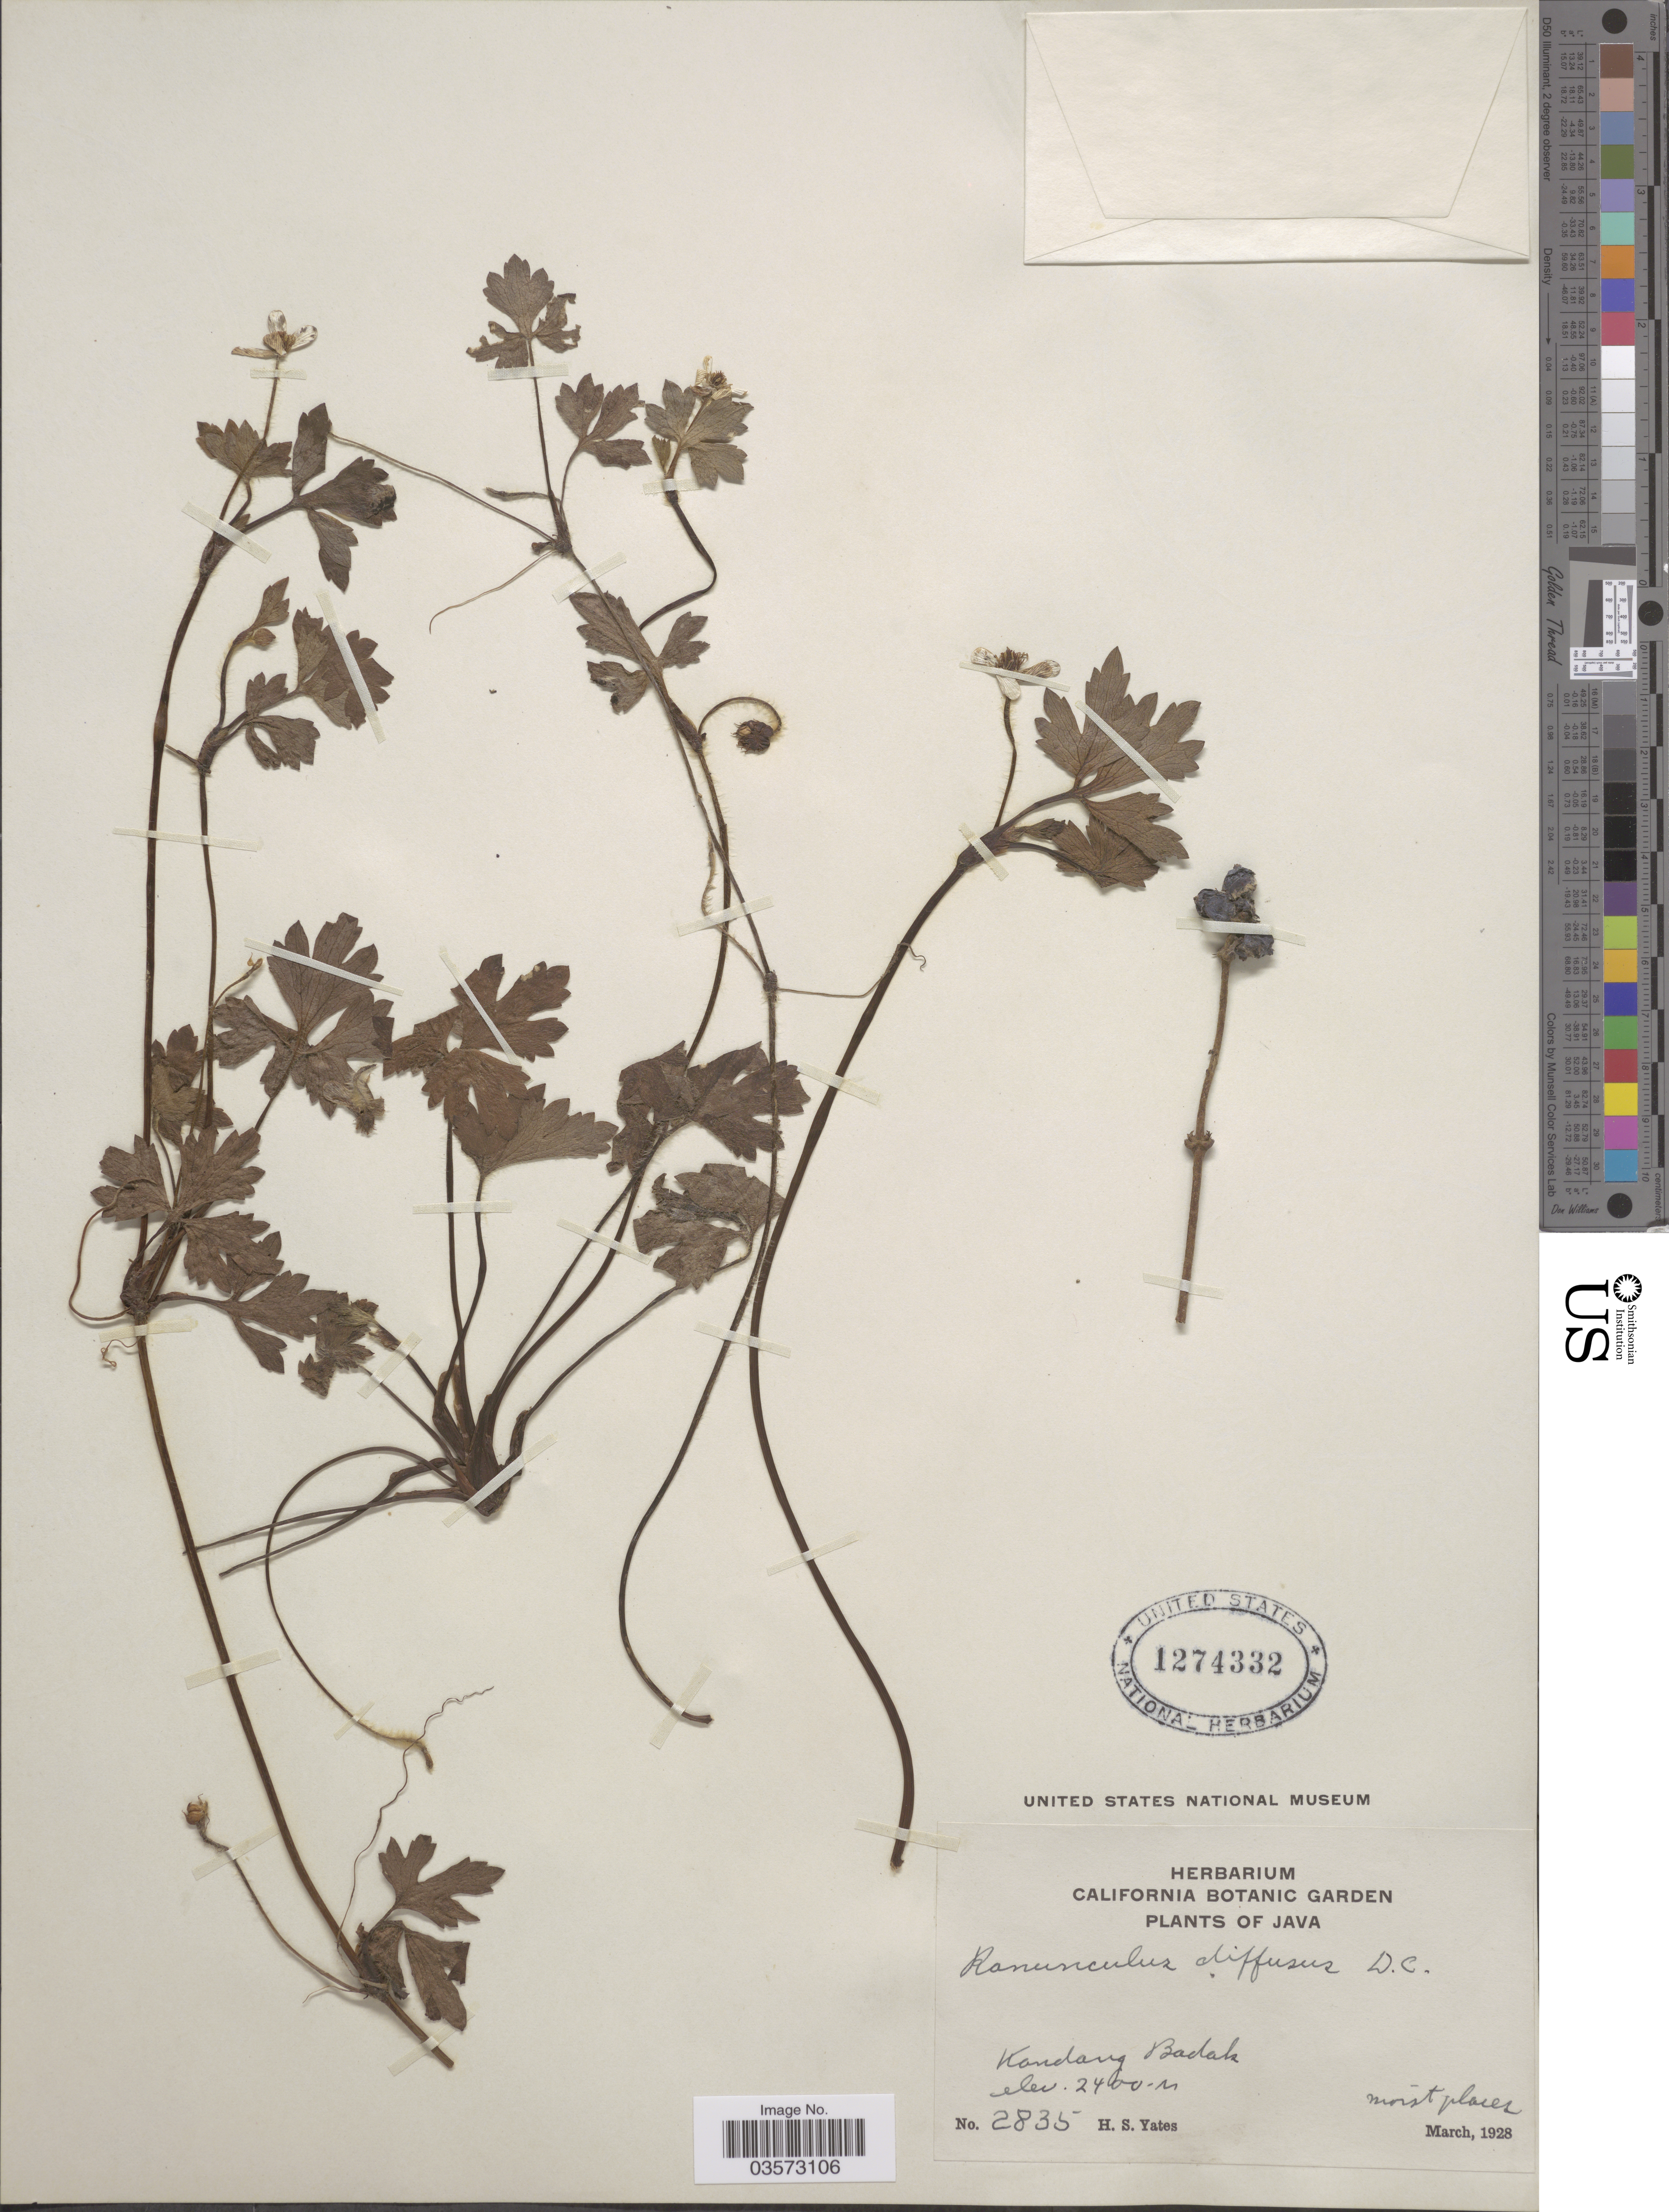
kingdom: Plantae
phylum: Tracheophyta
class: Magnoliopsida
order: Ranunculales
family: Ranunculaceae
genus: Ranunculus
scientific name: Ranunculus diffusus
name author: DC.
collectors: H. S. Yates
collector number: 2835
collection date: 1928-03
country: Indonesia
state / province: Java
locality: Kandang Badak.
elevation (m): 2400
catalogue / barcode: US 1274332